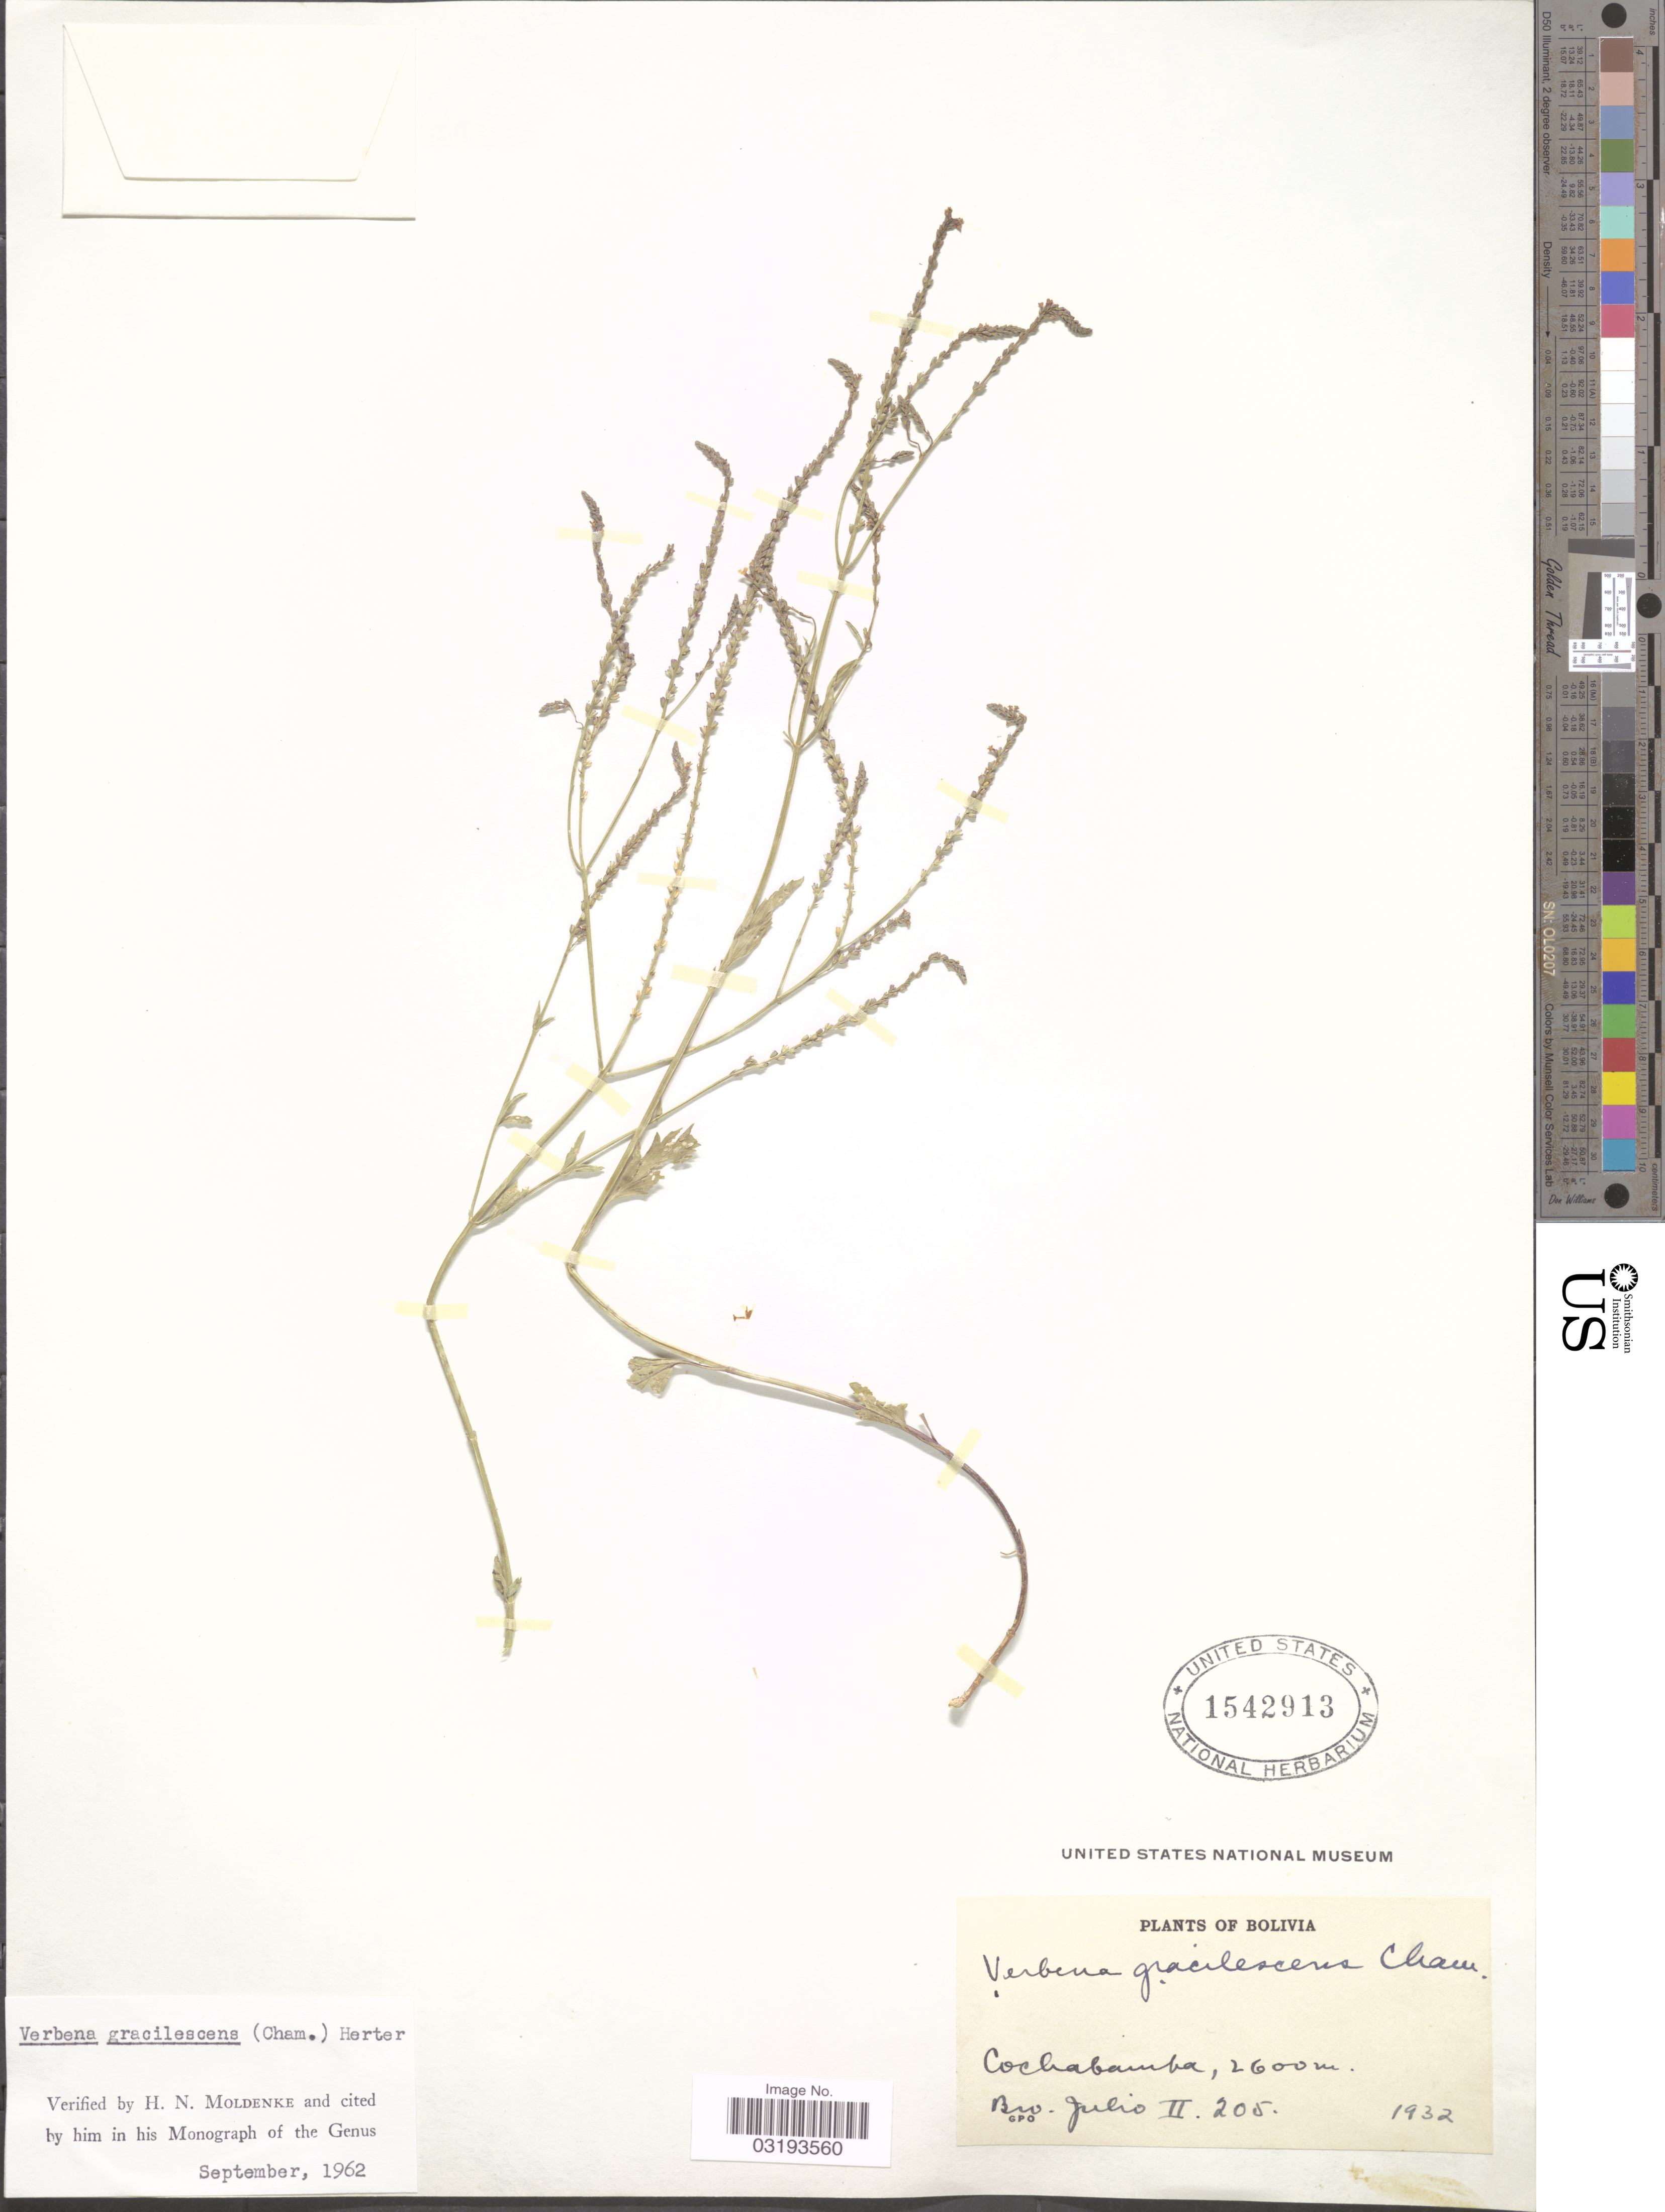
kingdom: Plantae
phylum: Tracheophyta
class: Magnoliopsida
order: Lamiales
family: Verbenaceae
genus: Verbena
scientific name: Verbena gracilescens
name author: (Cham.) Herter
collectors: Bro. Julio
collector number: II205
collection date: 1932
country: Bolivia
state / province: Cochabamba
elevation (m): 2600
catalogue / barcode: US 1542913